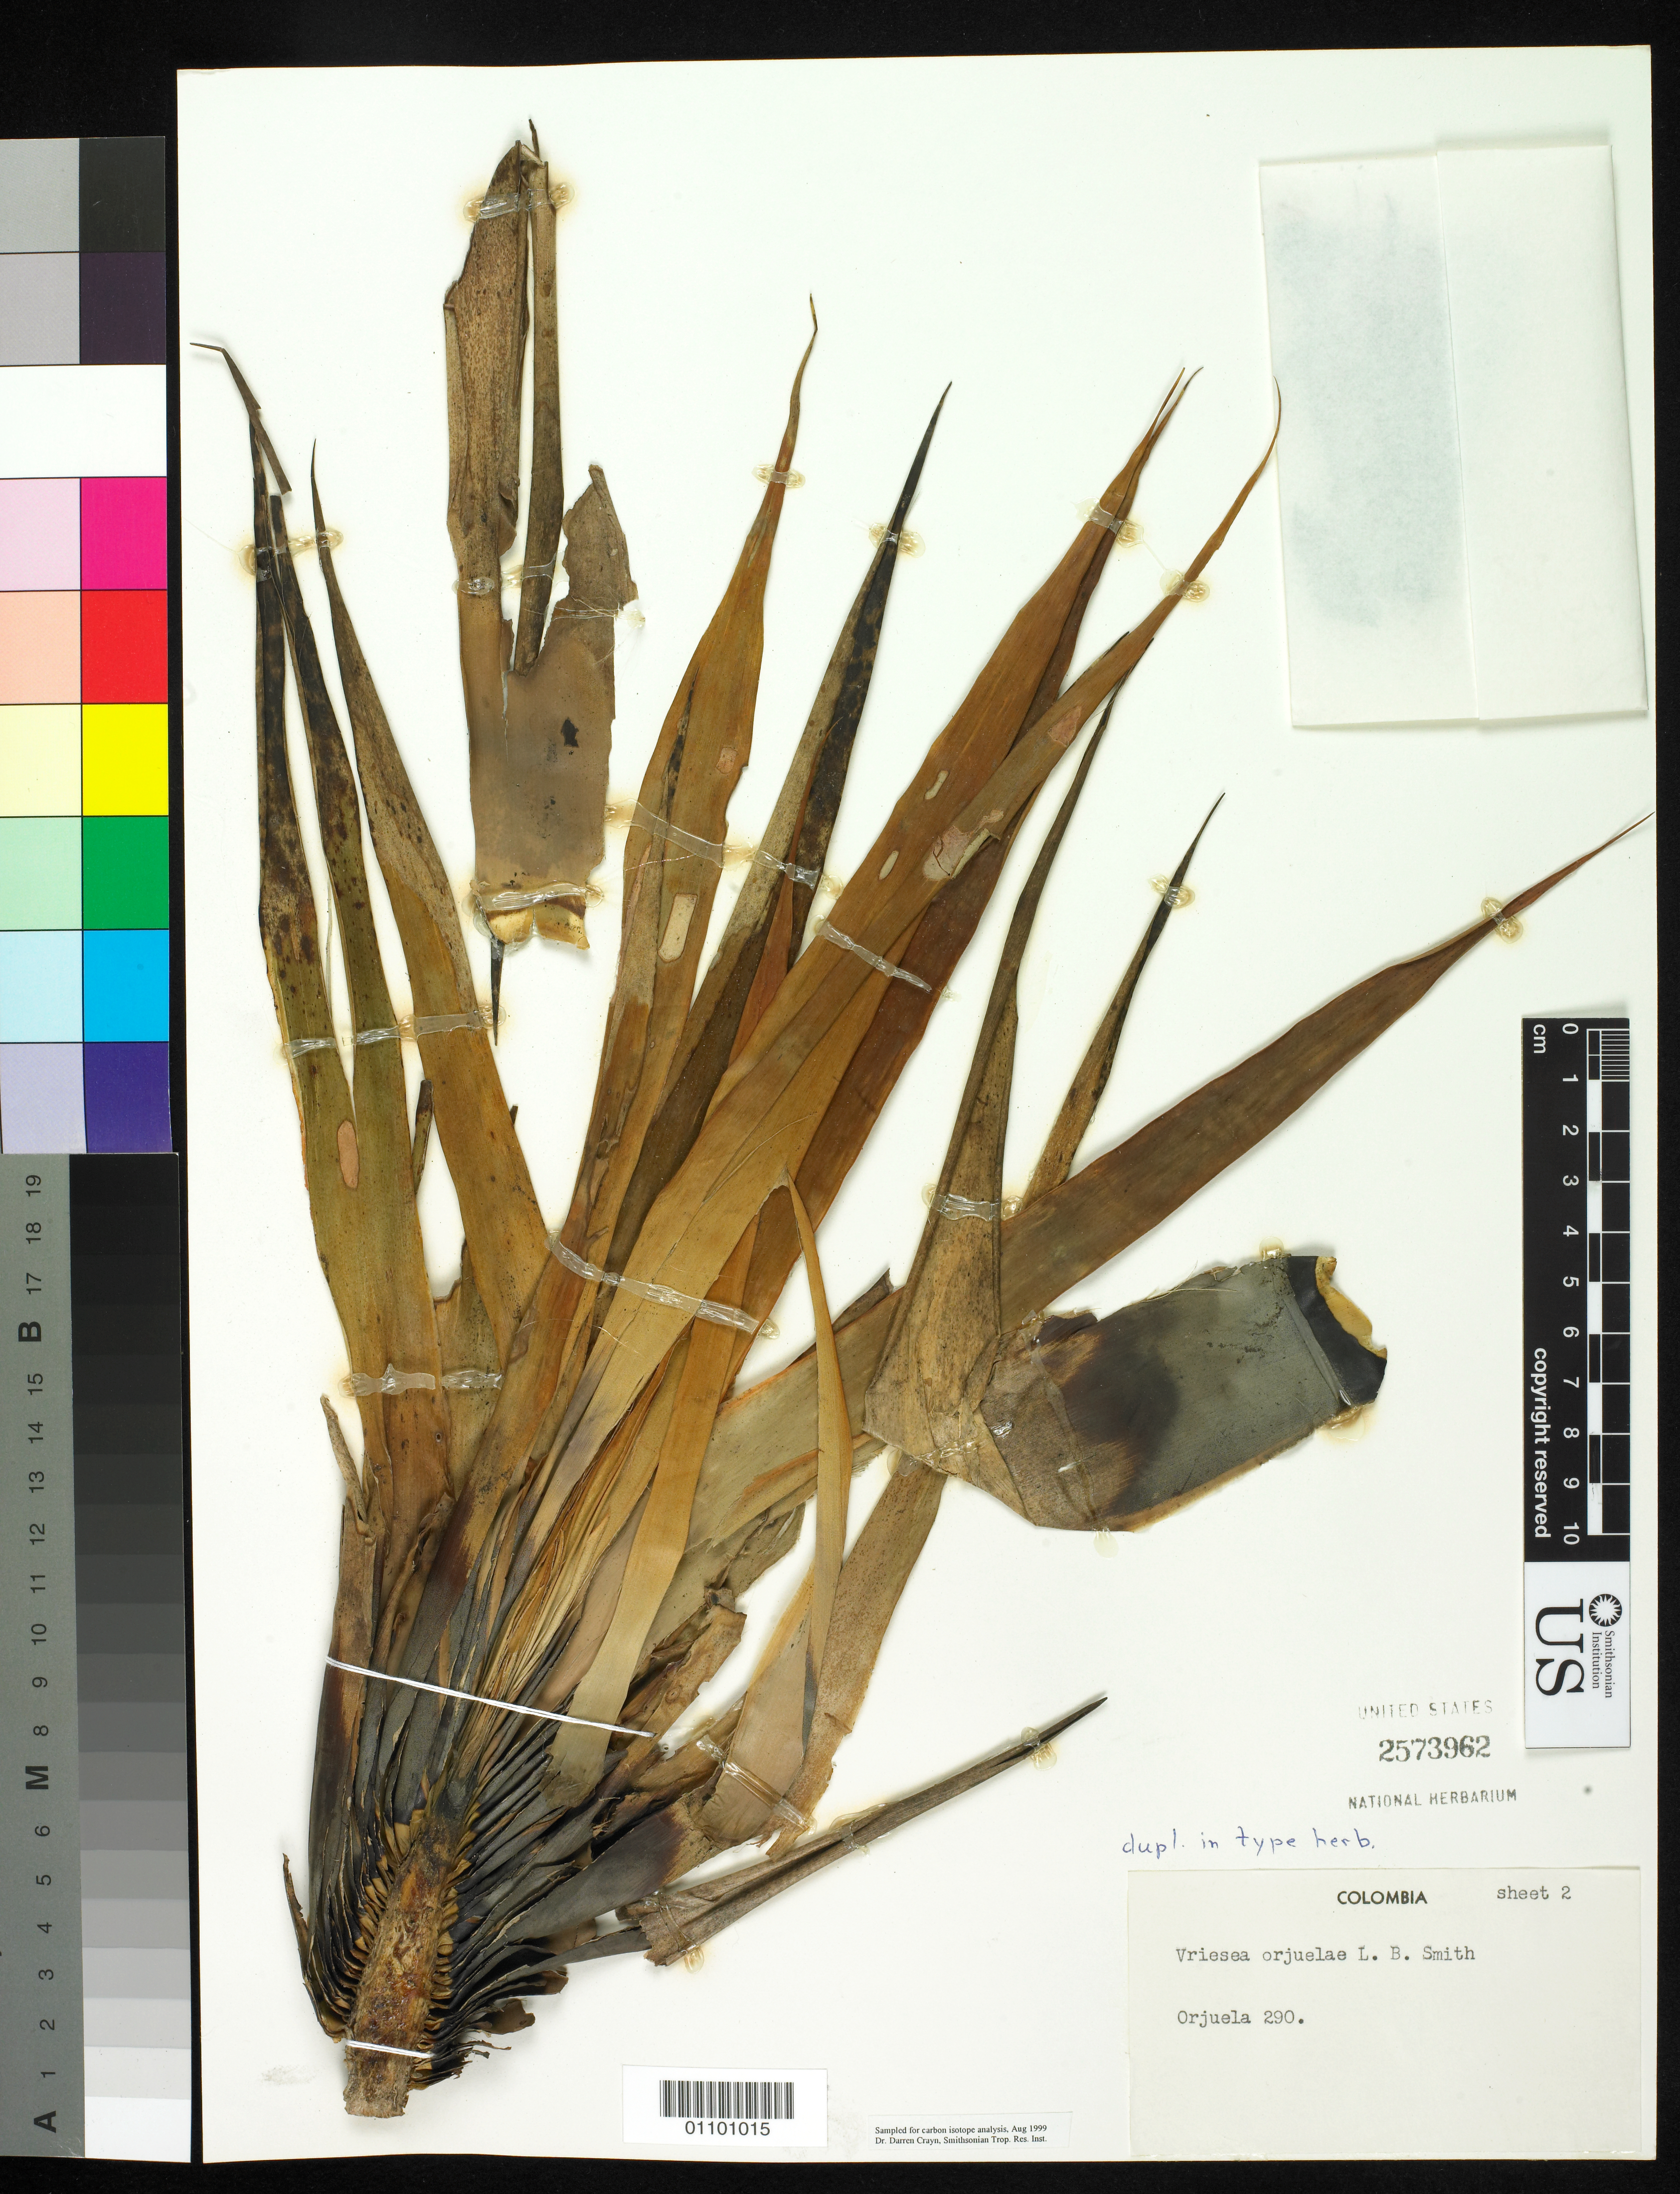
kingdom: Plantae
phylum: Tracheophyta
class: Liliopsida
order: Poales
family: Bromeliaceae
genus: Vriesea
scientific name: Vriesea orjuelae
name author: L.B. Sm.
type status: Isotype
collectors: P. A. Orjuela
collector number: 290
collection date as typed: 20 Aug 1966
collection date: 1966-08-20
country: Colombia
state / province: Valle del Cauca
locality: Rio Raposo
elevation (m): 3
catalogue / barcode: US 2573962